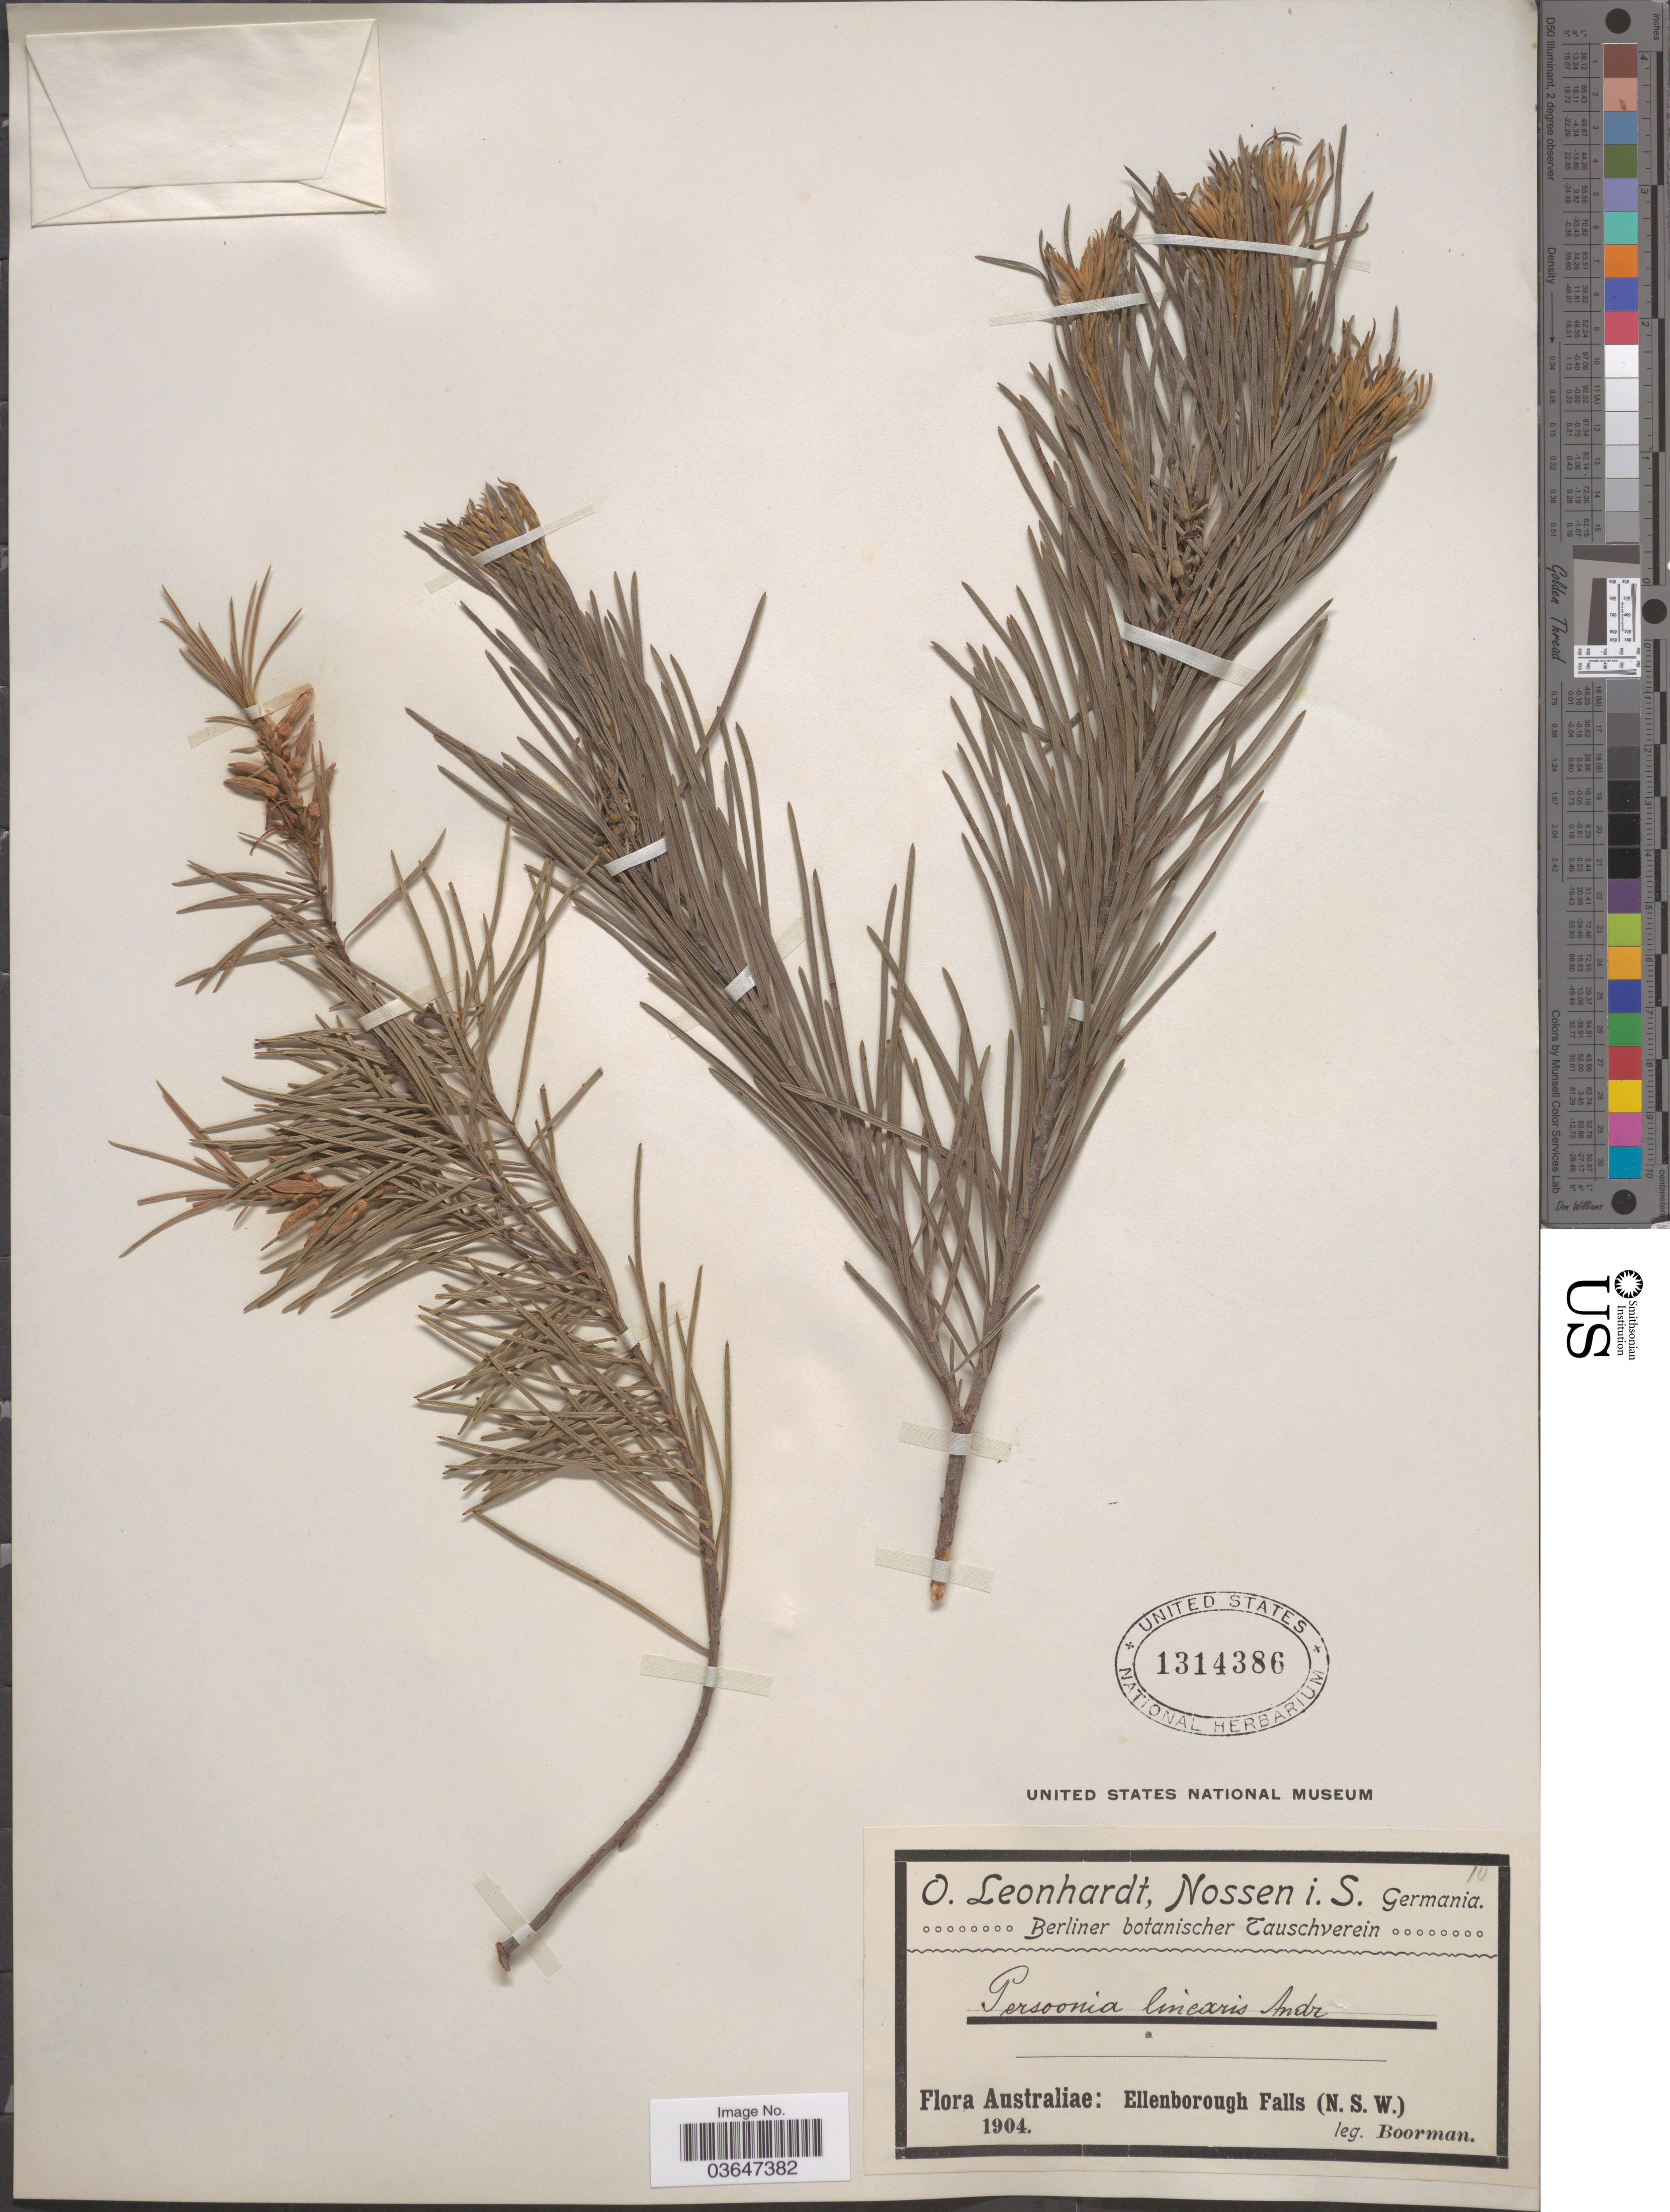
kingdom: Plantae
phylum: Tracheophyta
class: Magnoliopsida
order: Proteales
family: Proteaceae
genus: Persoonia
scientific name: Persoonia linearis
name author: Andrews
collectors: -. Boorman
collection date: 1904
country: Australia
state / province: New South Wales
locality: Ellenborough Falls.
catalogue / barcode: US 1314386